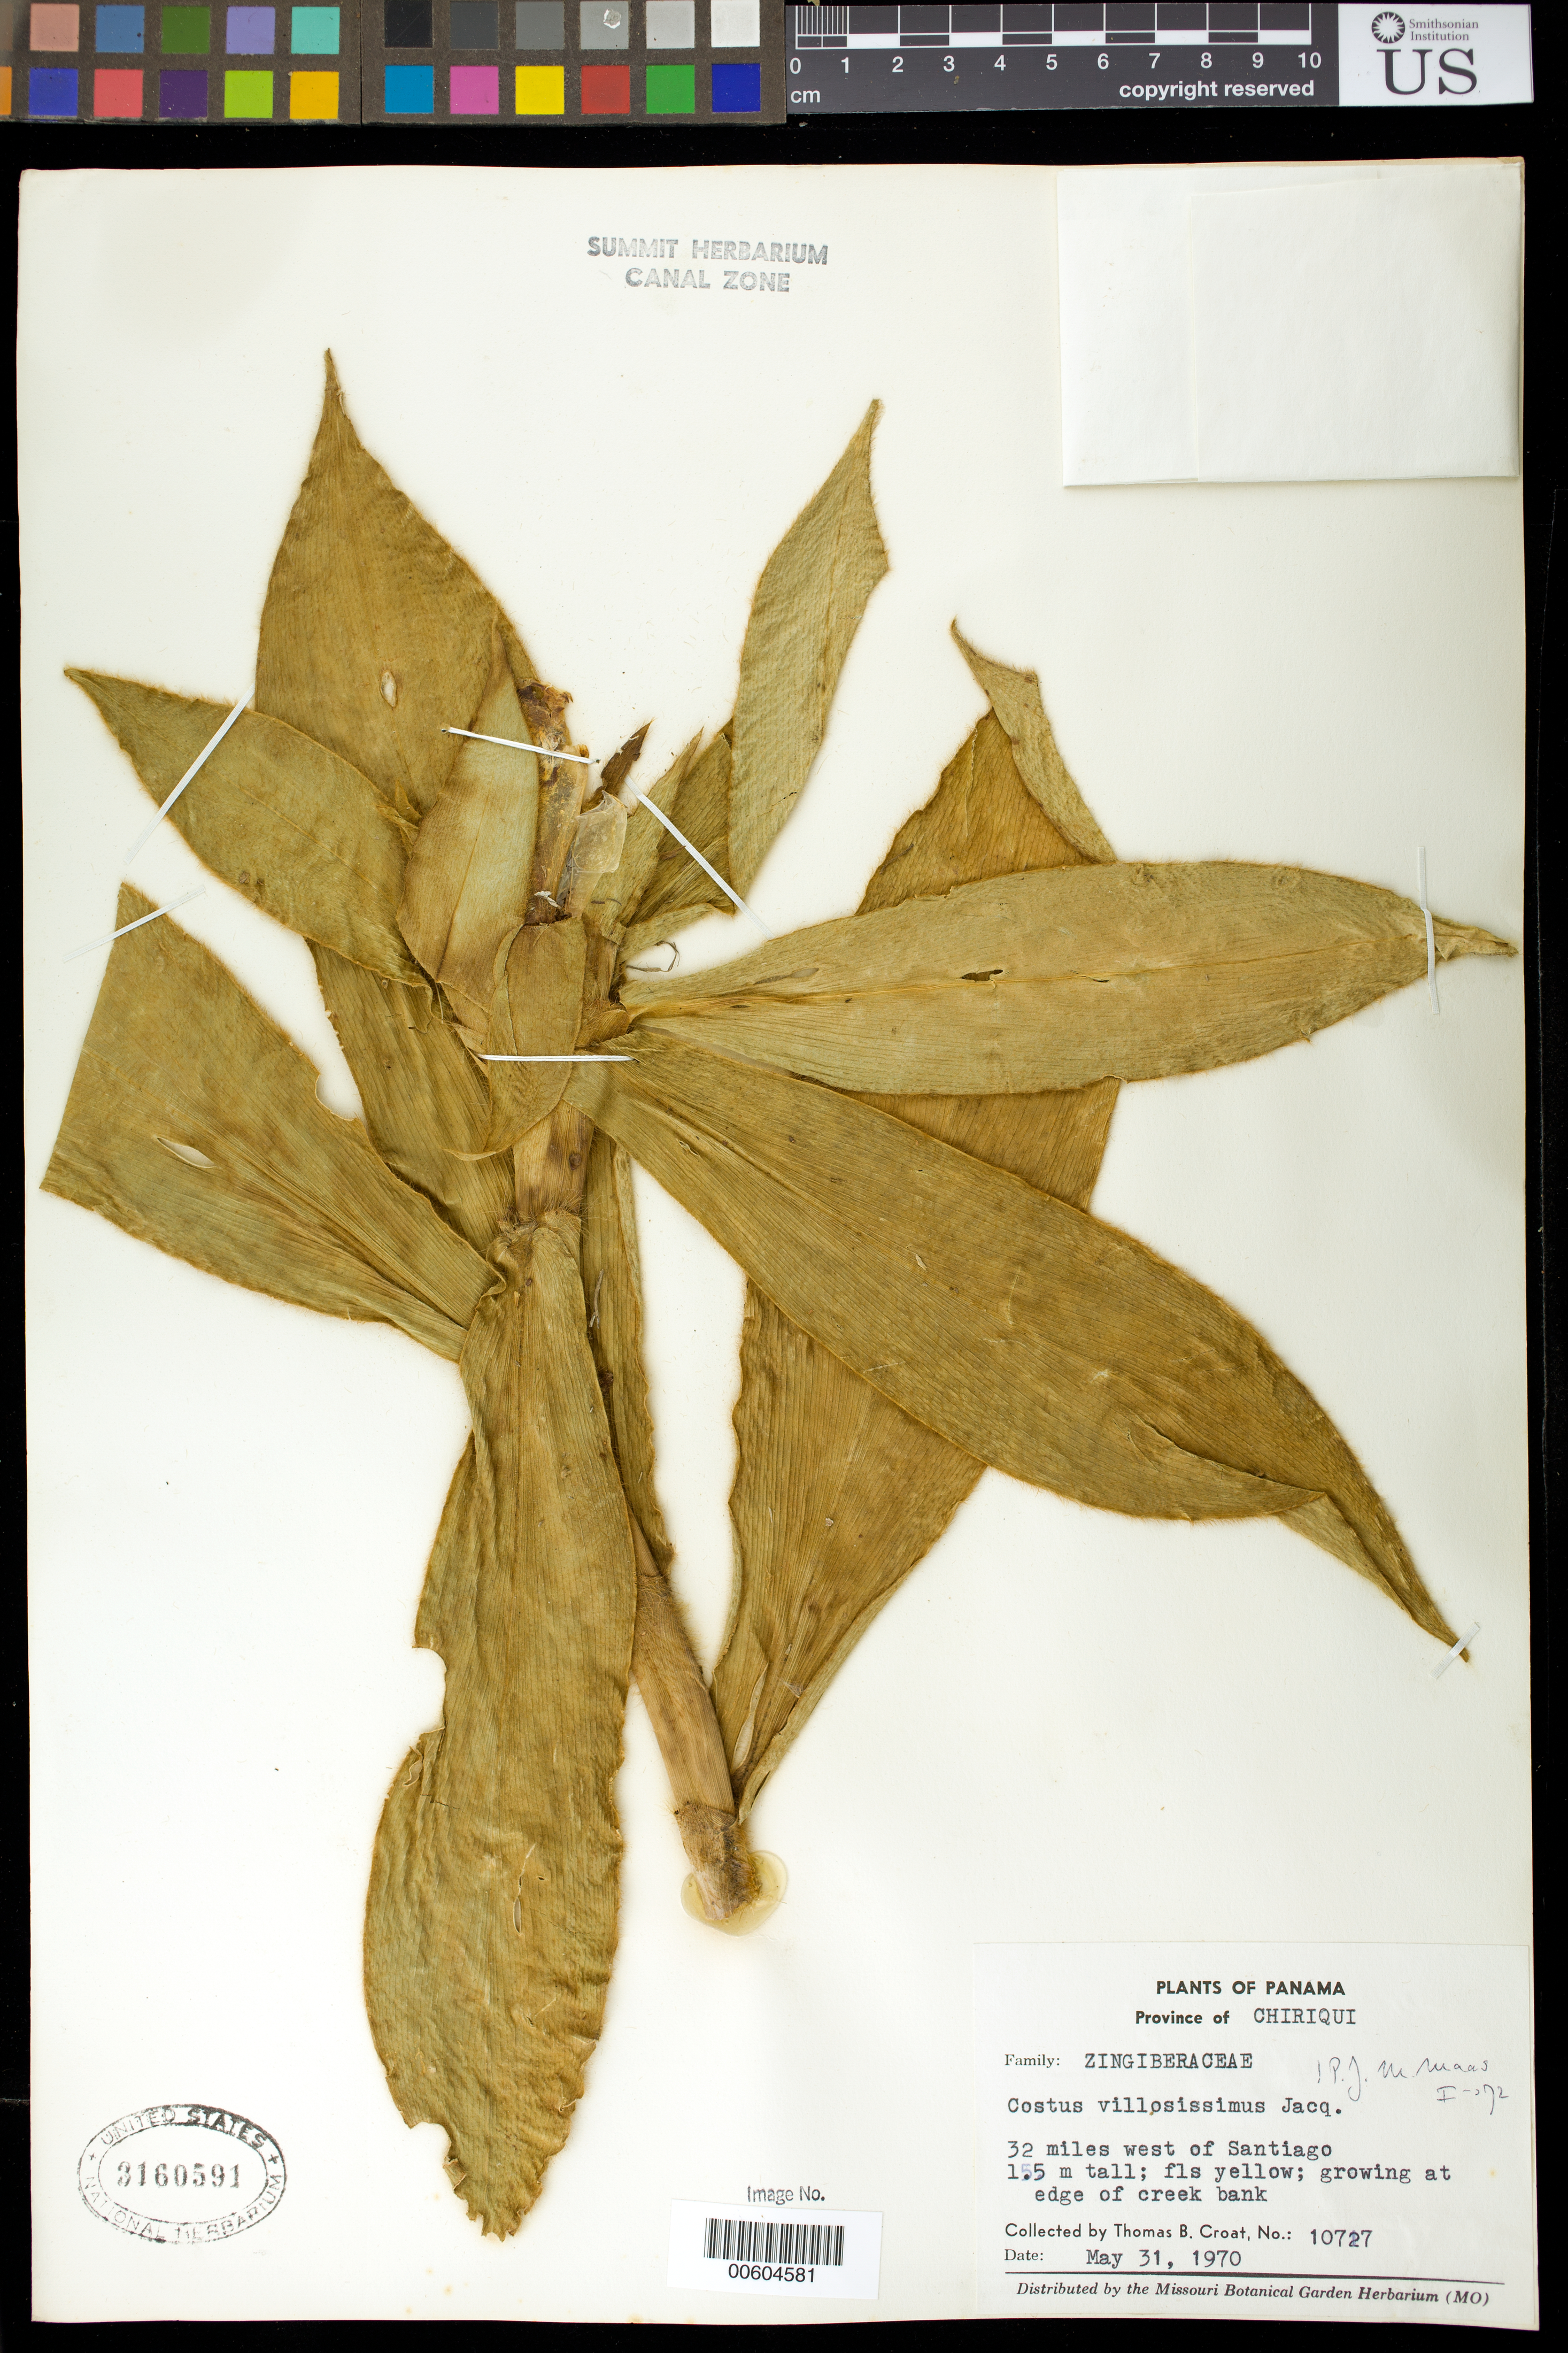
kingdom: Plantae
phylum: Tracheophyta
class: Liliopsida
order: Zingiberales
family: Costaceae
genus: Costus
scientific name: Costus villosissimus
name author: Jacq.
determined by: Maas, Paul J. M.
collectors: T. B. Croat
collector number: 10727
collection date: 1970-05-31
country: Panama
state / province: Chiriqui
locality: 32 mi west of Santiago, growing at edge of creek bank.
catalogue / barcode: US 3160591